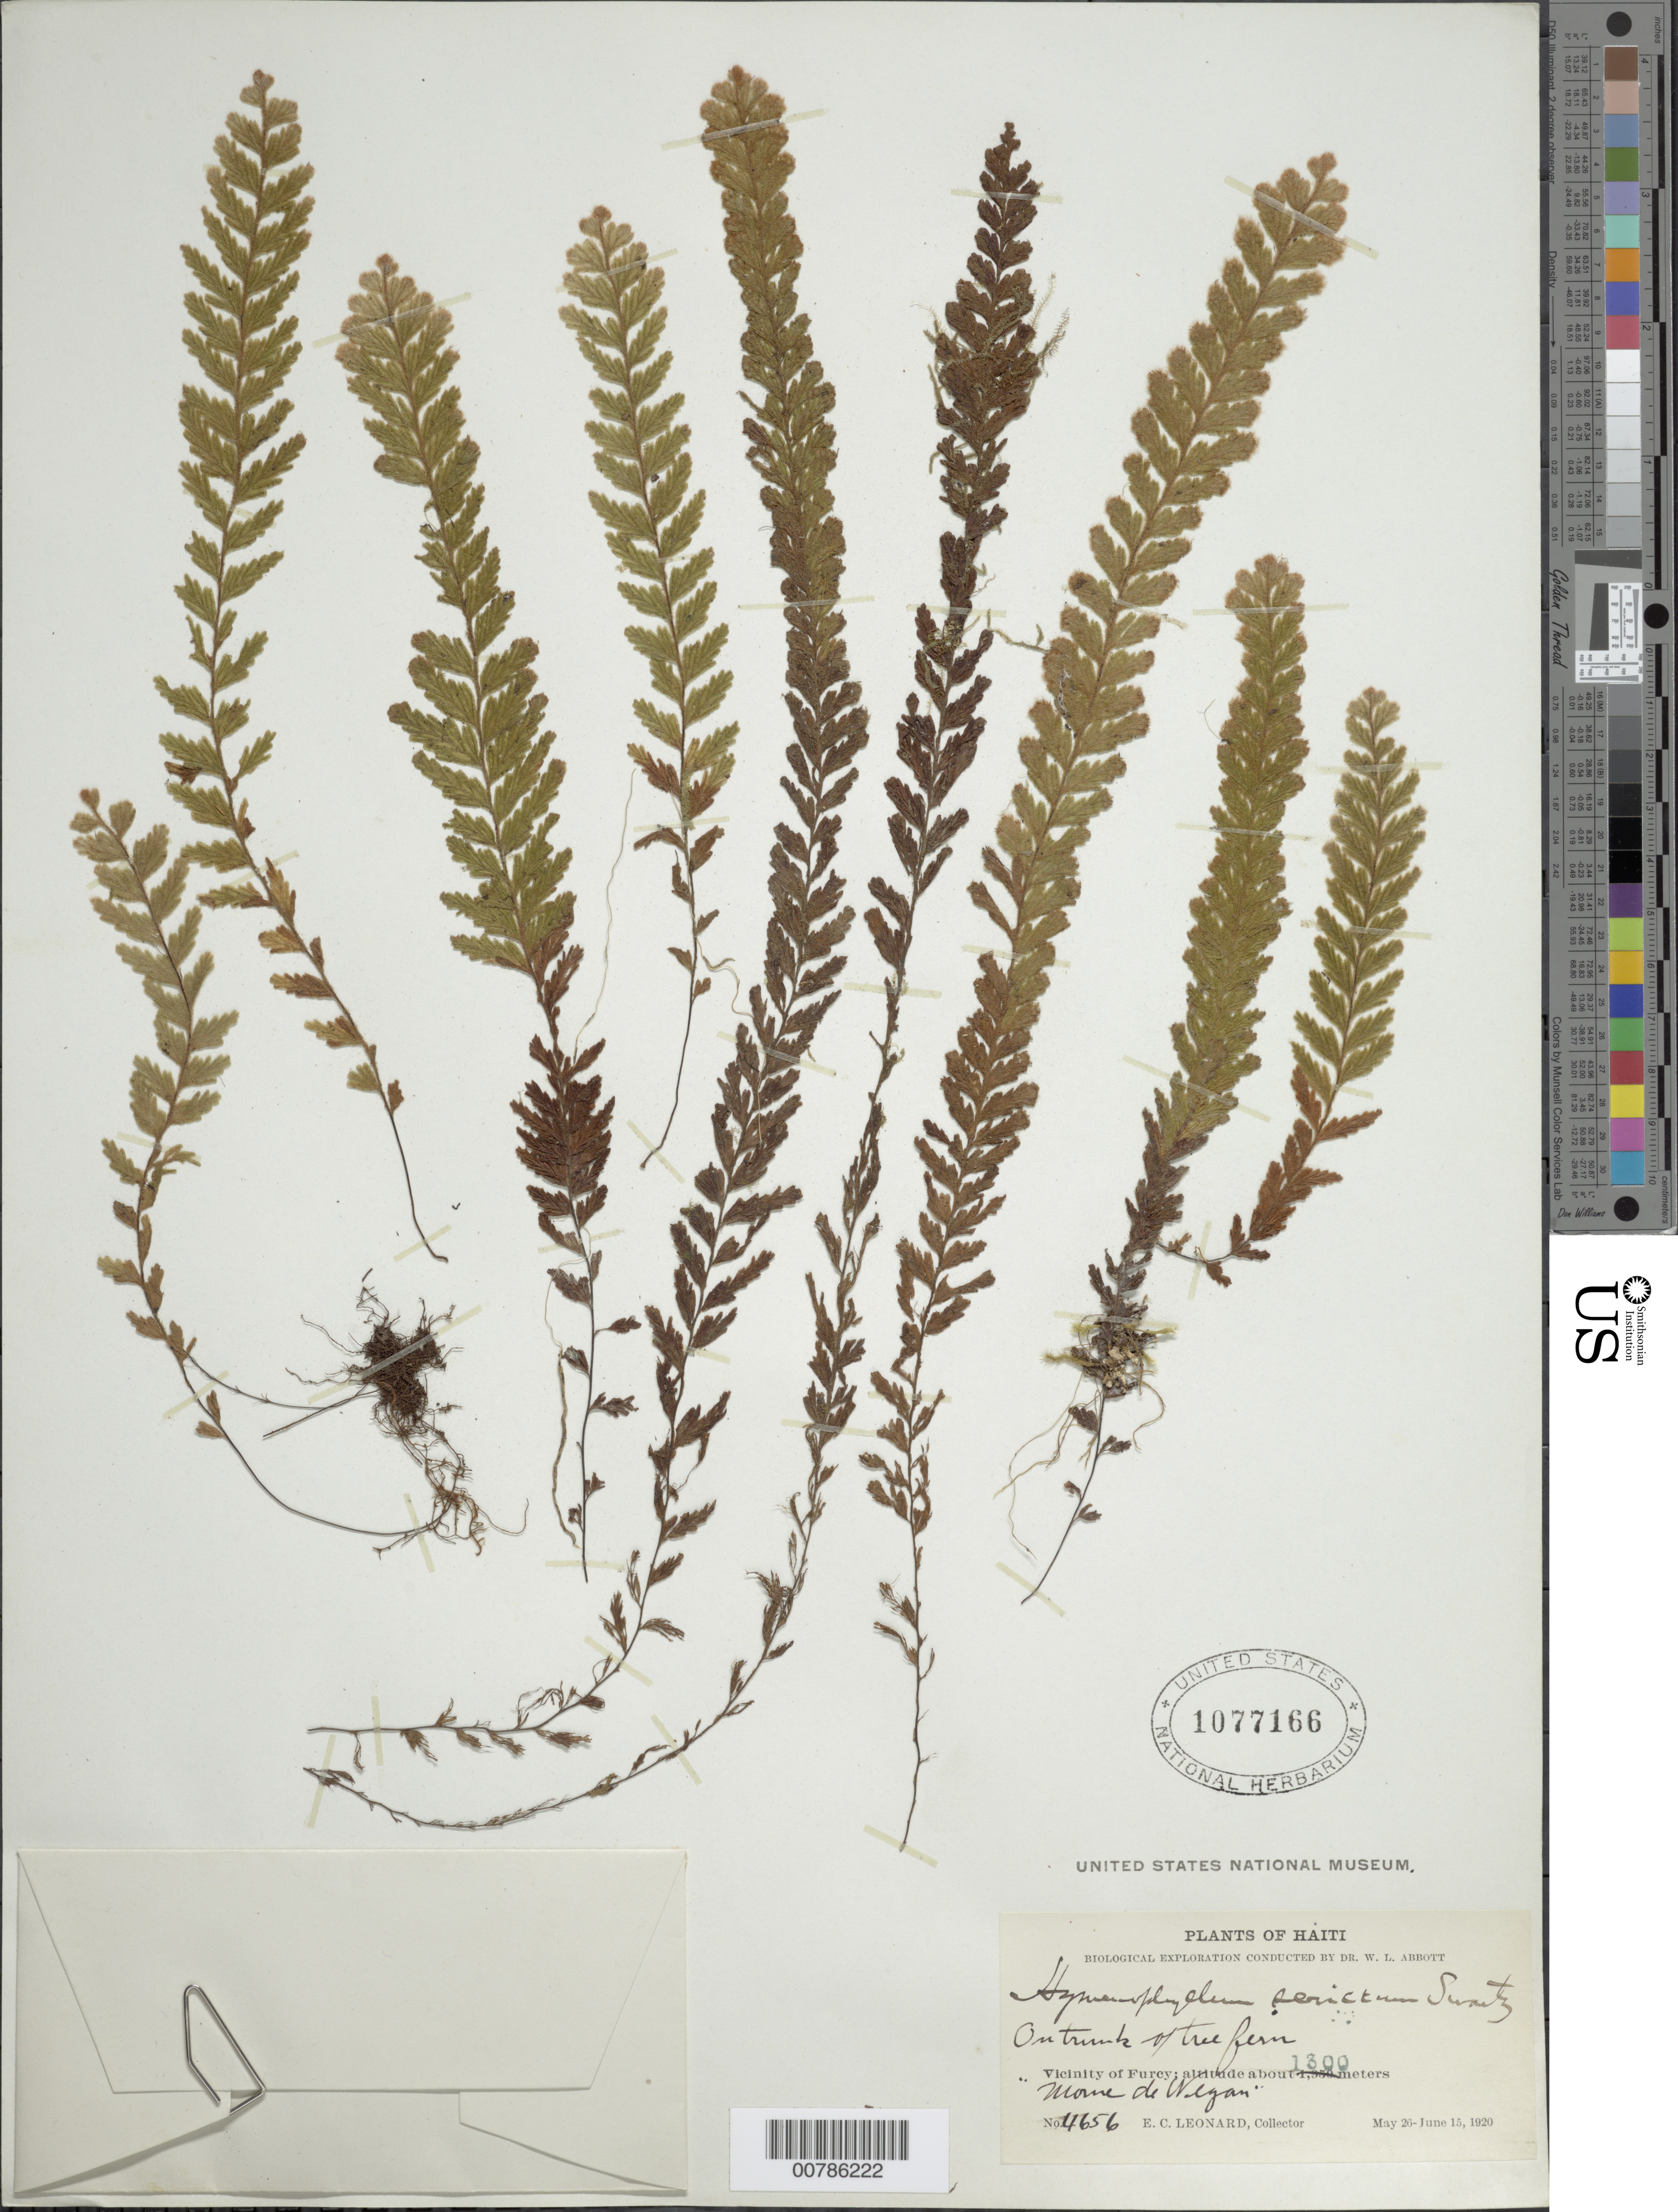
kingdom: Plantae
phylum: Tracheophyta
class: Polypodiopsida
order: Hymenophyllales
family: Hymenophyllaceae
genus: Hymenophyllum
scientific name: Hymenophyllum sericeum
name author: Sw. in Schrad.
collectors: E. C. Leonard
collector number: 4656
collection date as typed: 26 May 1920 15 Jun 1920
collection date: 1920-05-26/1920-06-15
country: Haiti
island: Hispaniola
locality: Furcy, vicinity; Morne de Weyan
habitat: On trunk of tree fern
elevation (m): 1300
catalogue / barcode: US 1077166